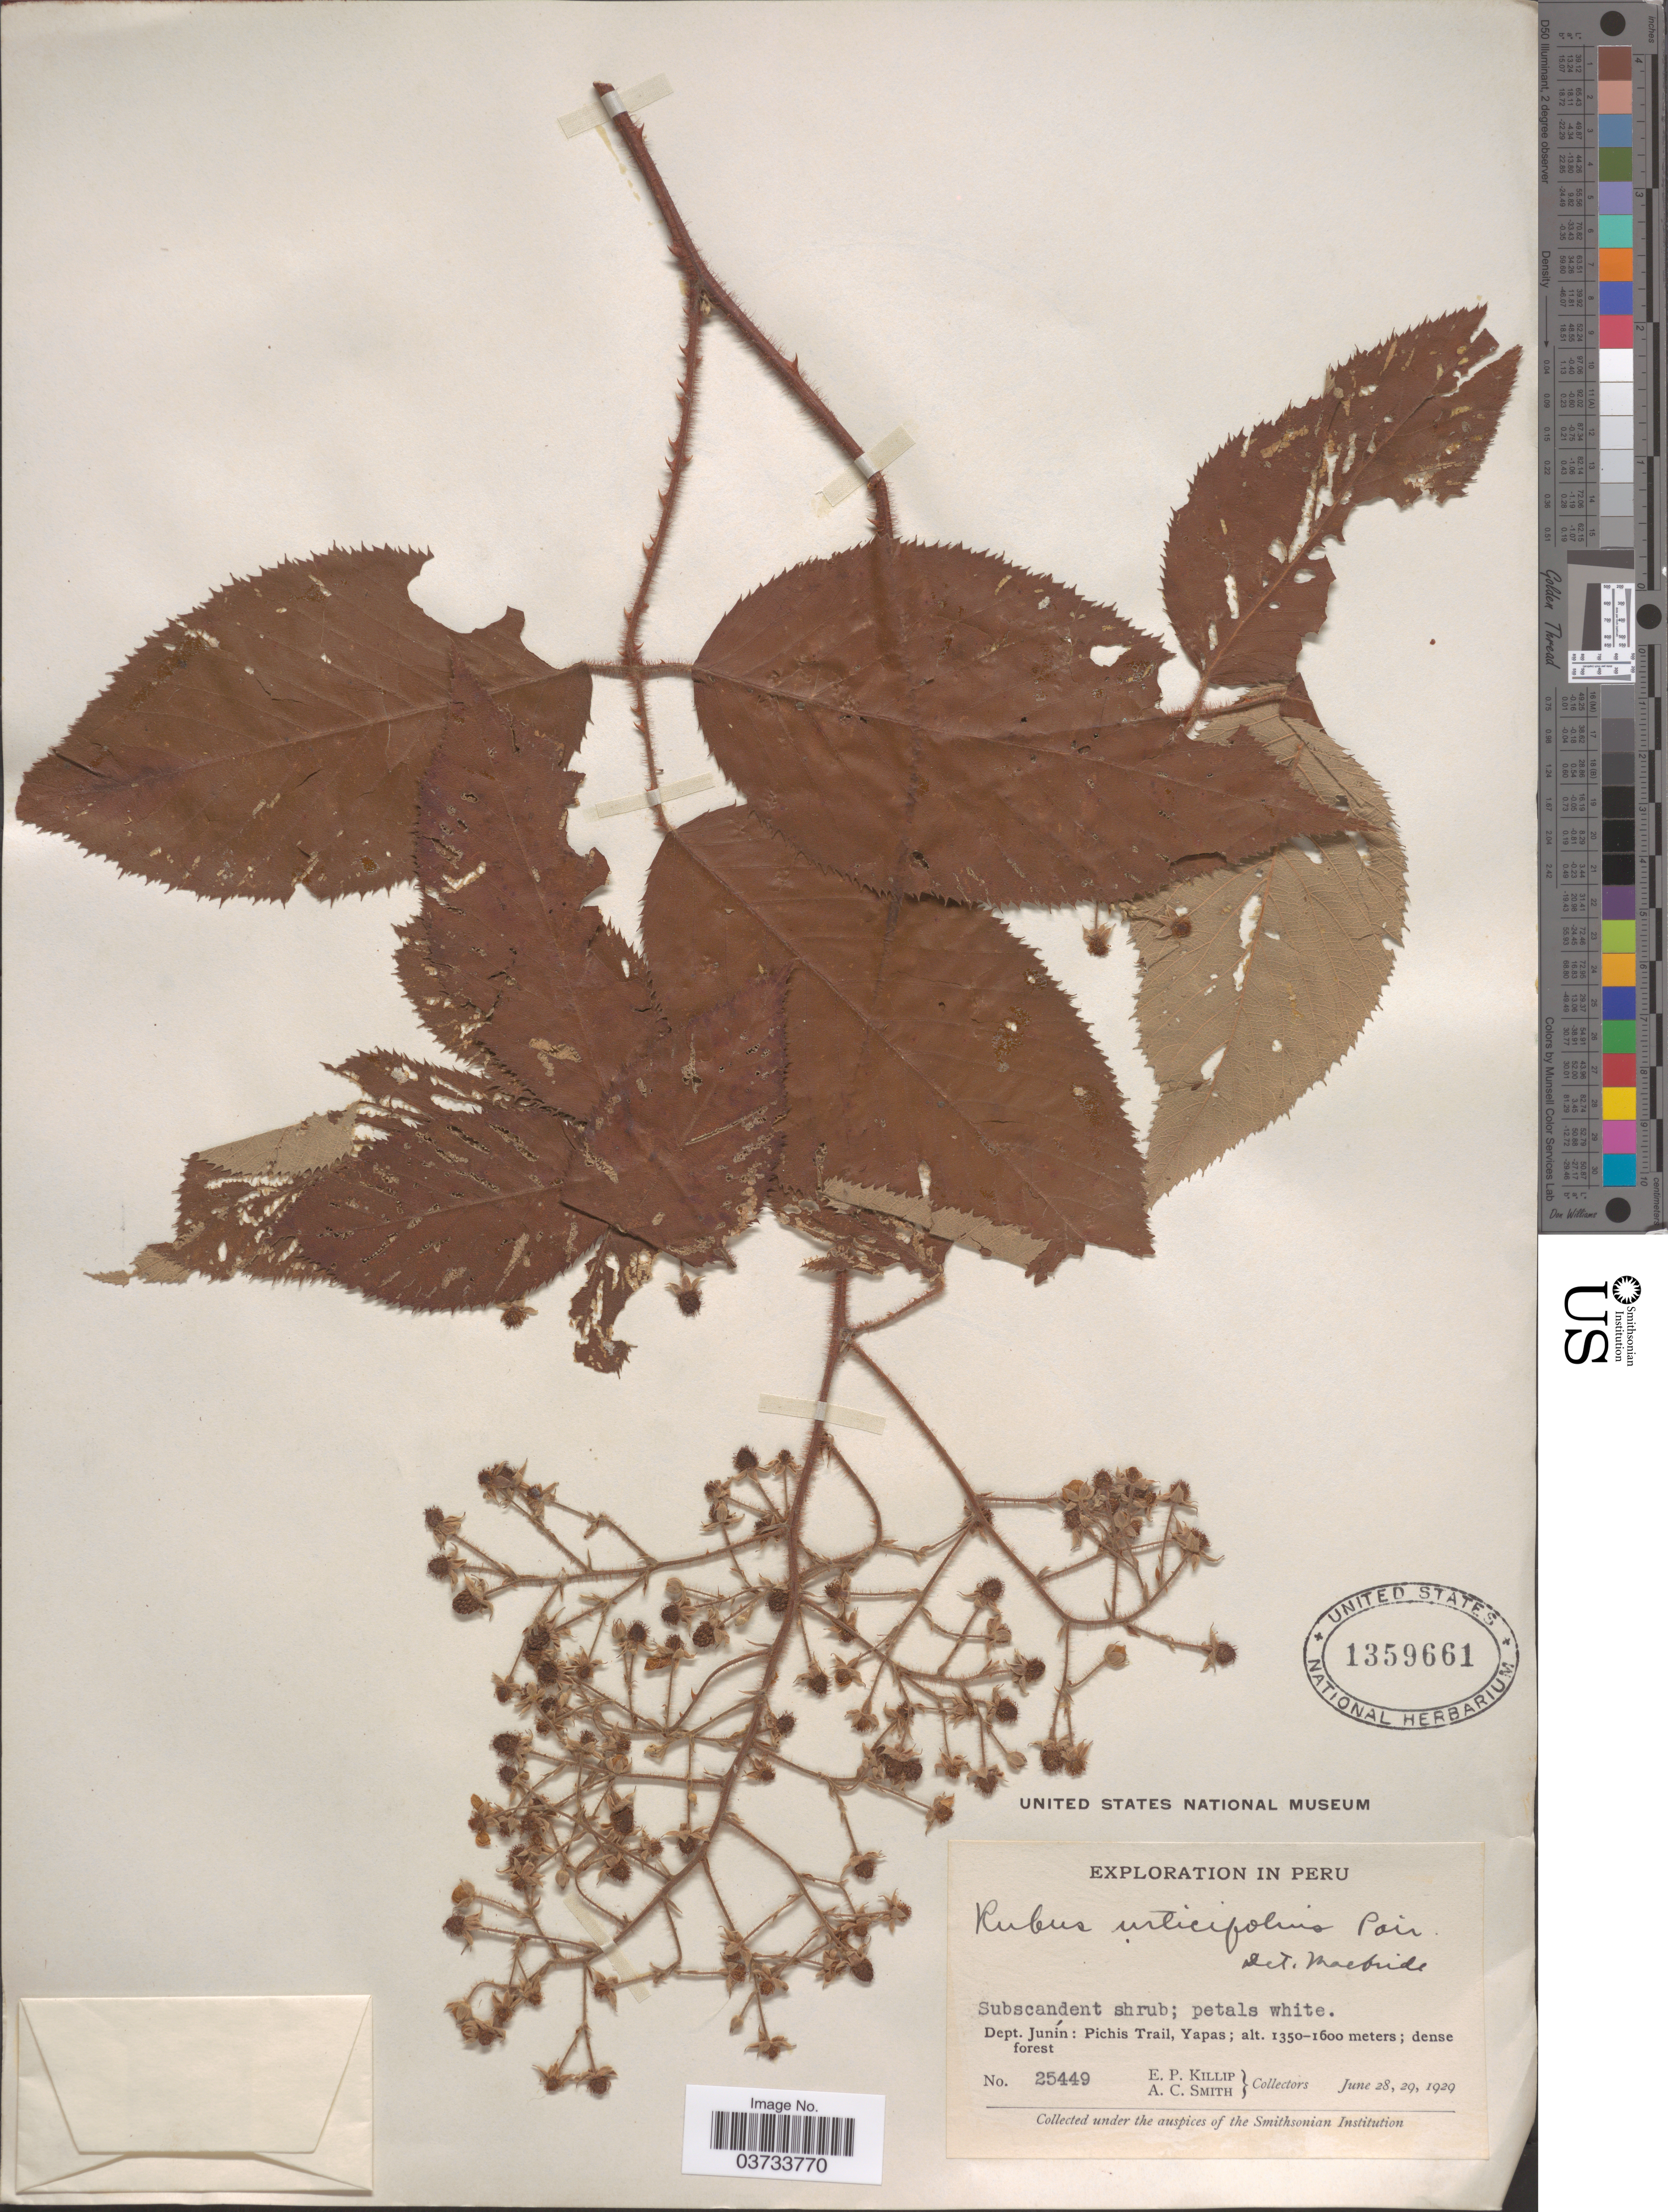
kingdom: Plantae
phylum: Tracheophyta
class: Magnoliopsida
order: Rosales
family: Rosaceae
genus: Rubus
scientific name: Rubus urticifolius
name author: Poir.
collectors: E. P. Killip & A. C. Smith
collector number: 25449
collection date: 1929-06-28/1929-06-29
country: Peru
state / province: Junín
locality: Dept. Junín: Pichis Trail, Yapas.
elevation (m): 1350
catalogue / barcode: US 1359661